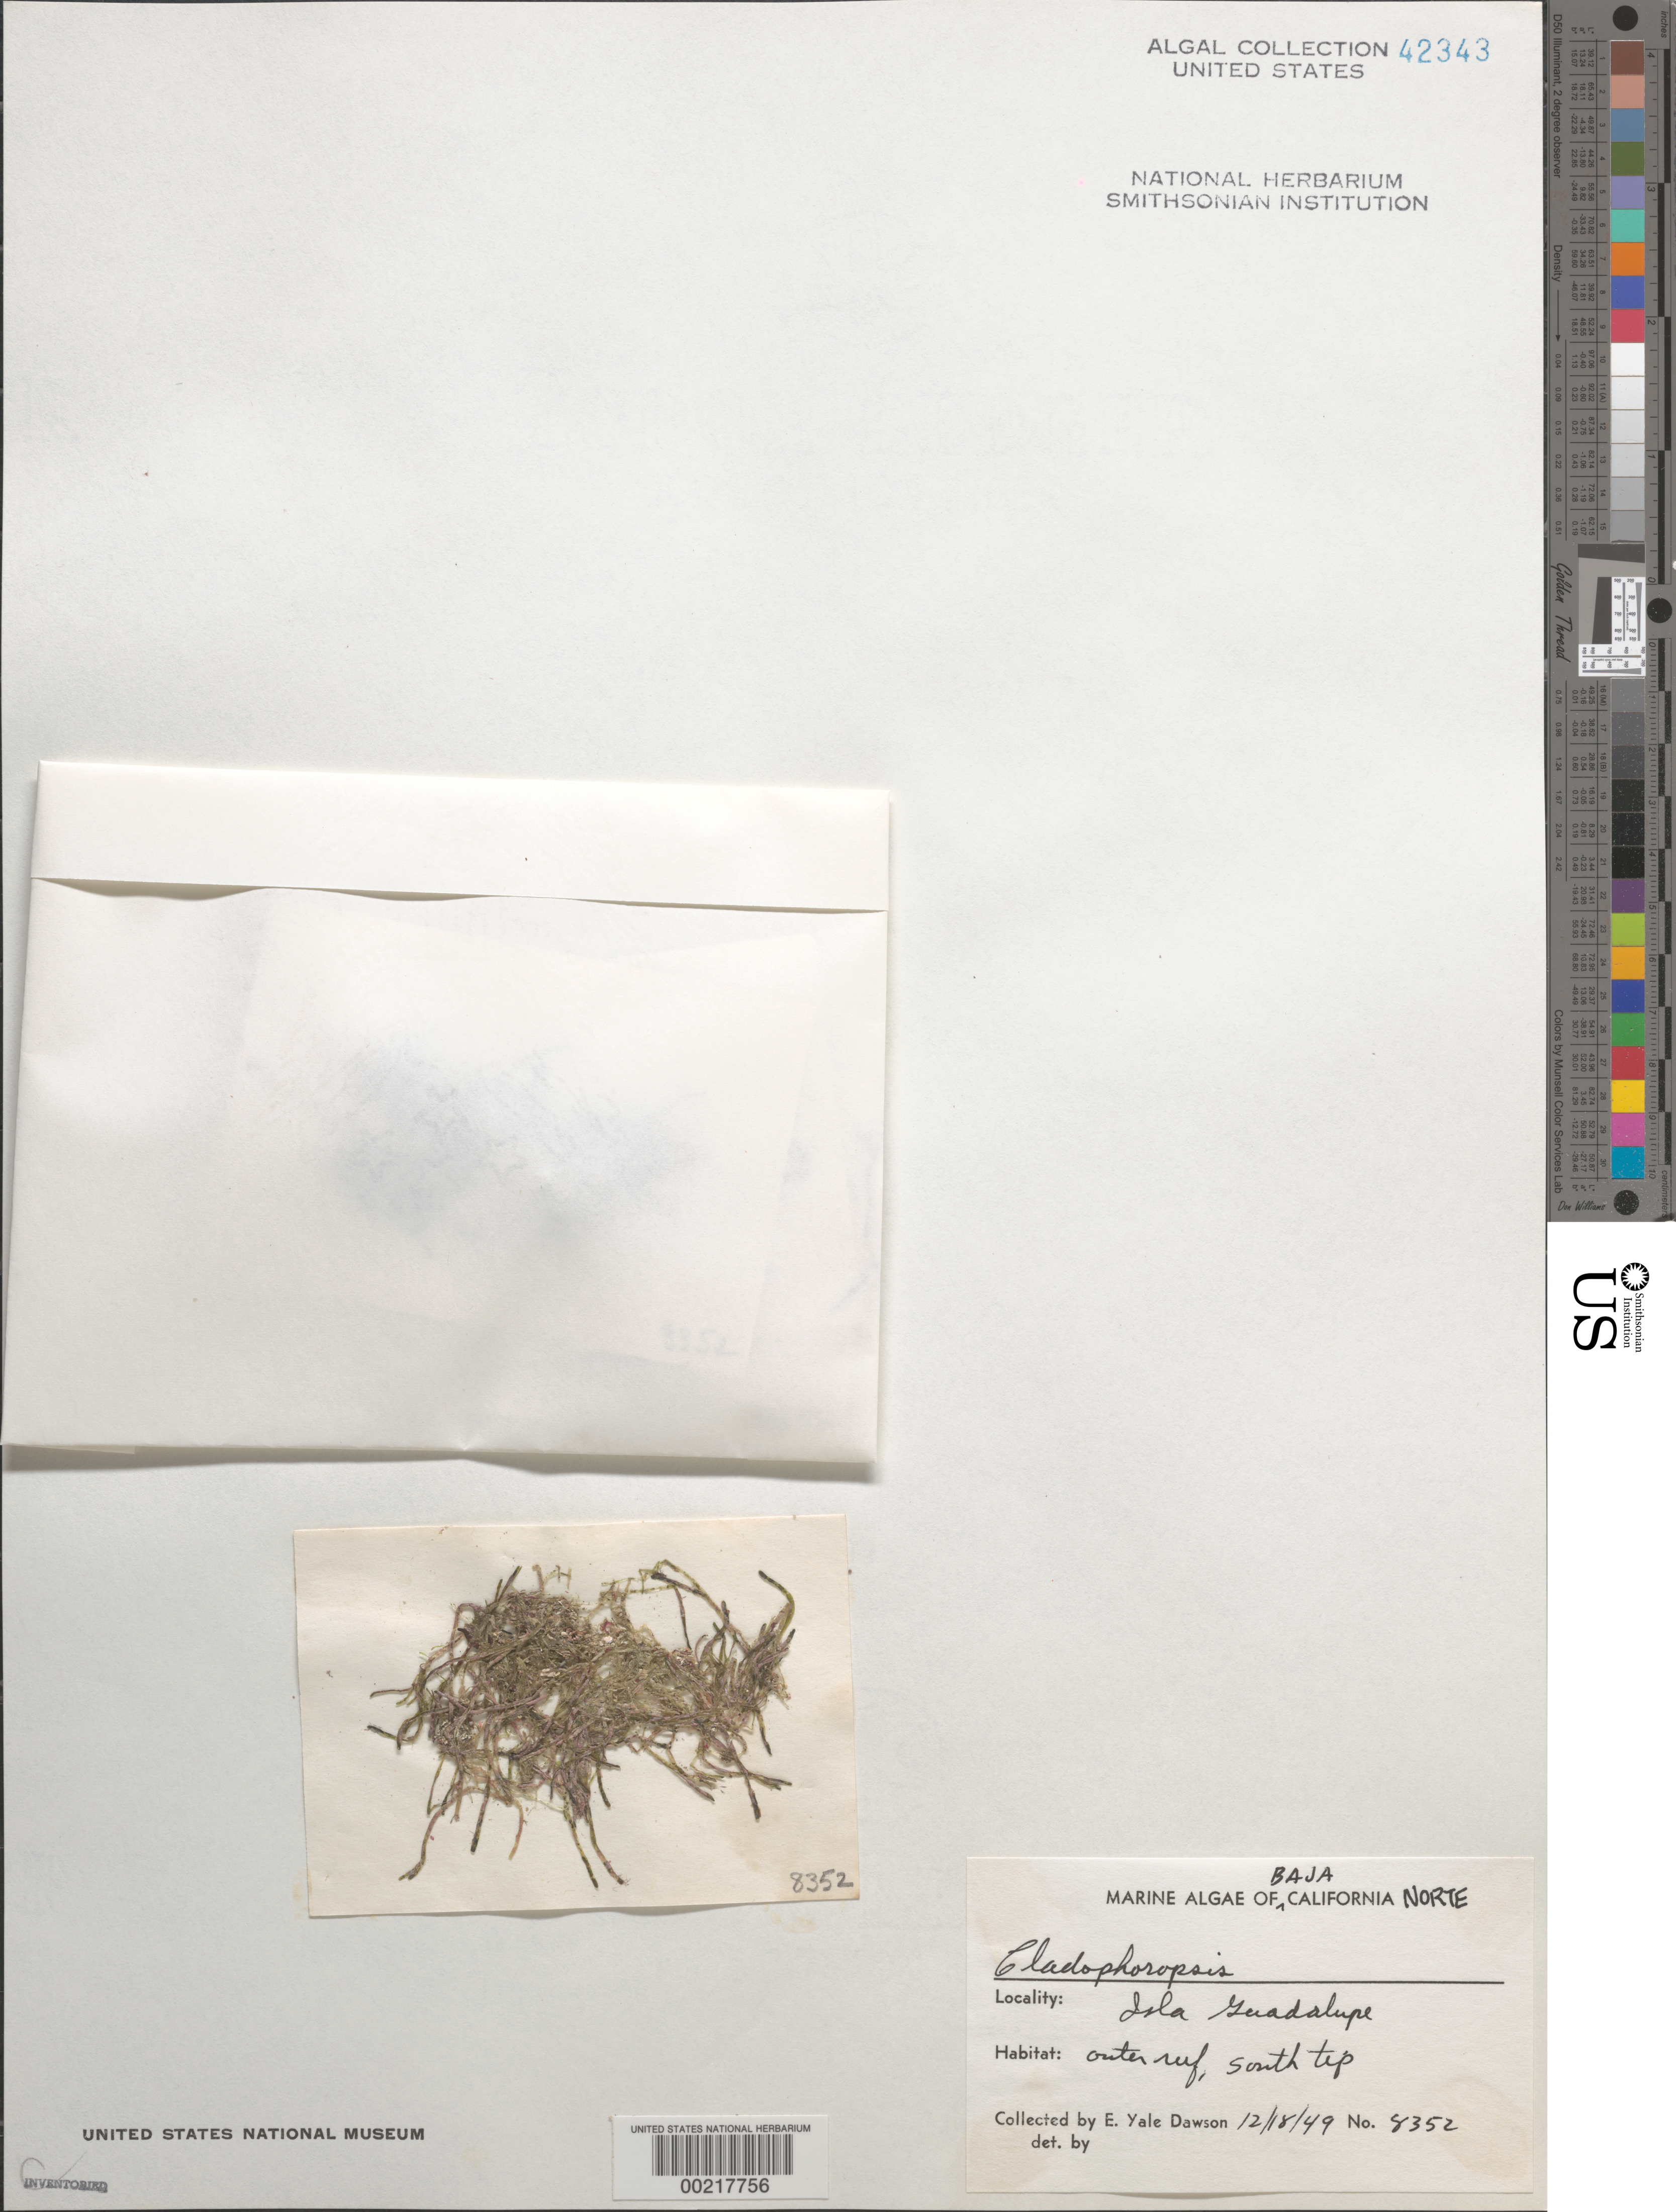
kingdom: Plantae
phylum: Chlorophyta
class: Ulvophyceae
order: Siphonocladales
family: Boodleaceae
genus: Cladophoropsis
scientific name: Cladophoropsis sp.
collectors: E. Y. Dawson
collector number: EYD 8352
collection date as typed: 18 Dec 1949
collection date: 1949-12-18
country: Mexico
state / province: Baja California Norte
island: Isla Guadalupe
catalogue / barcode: US 42343